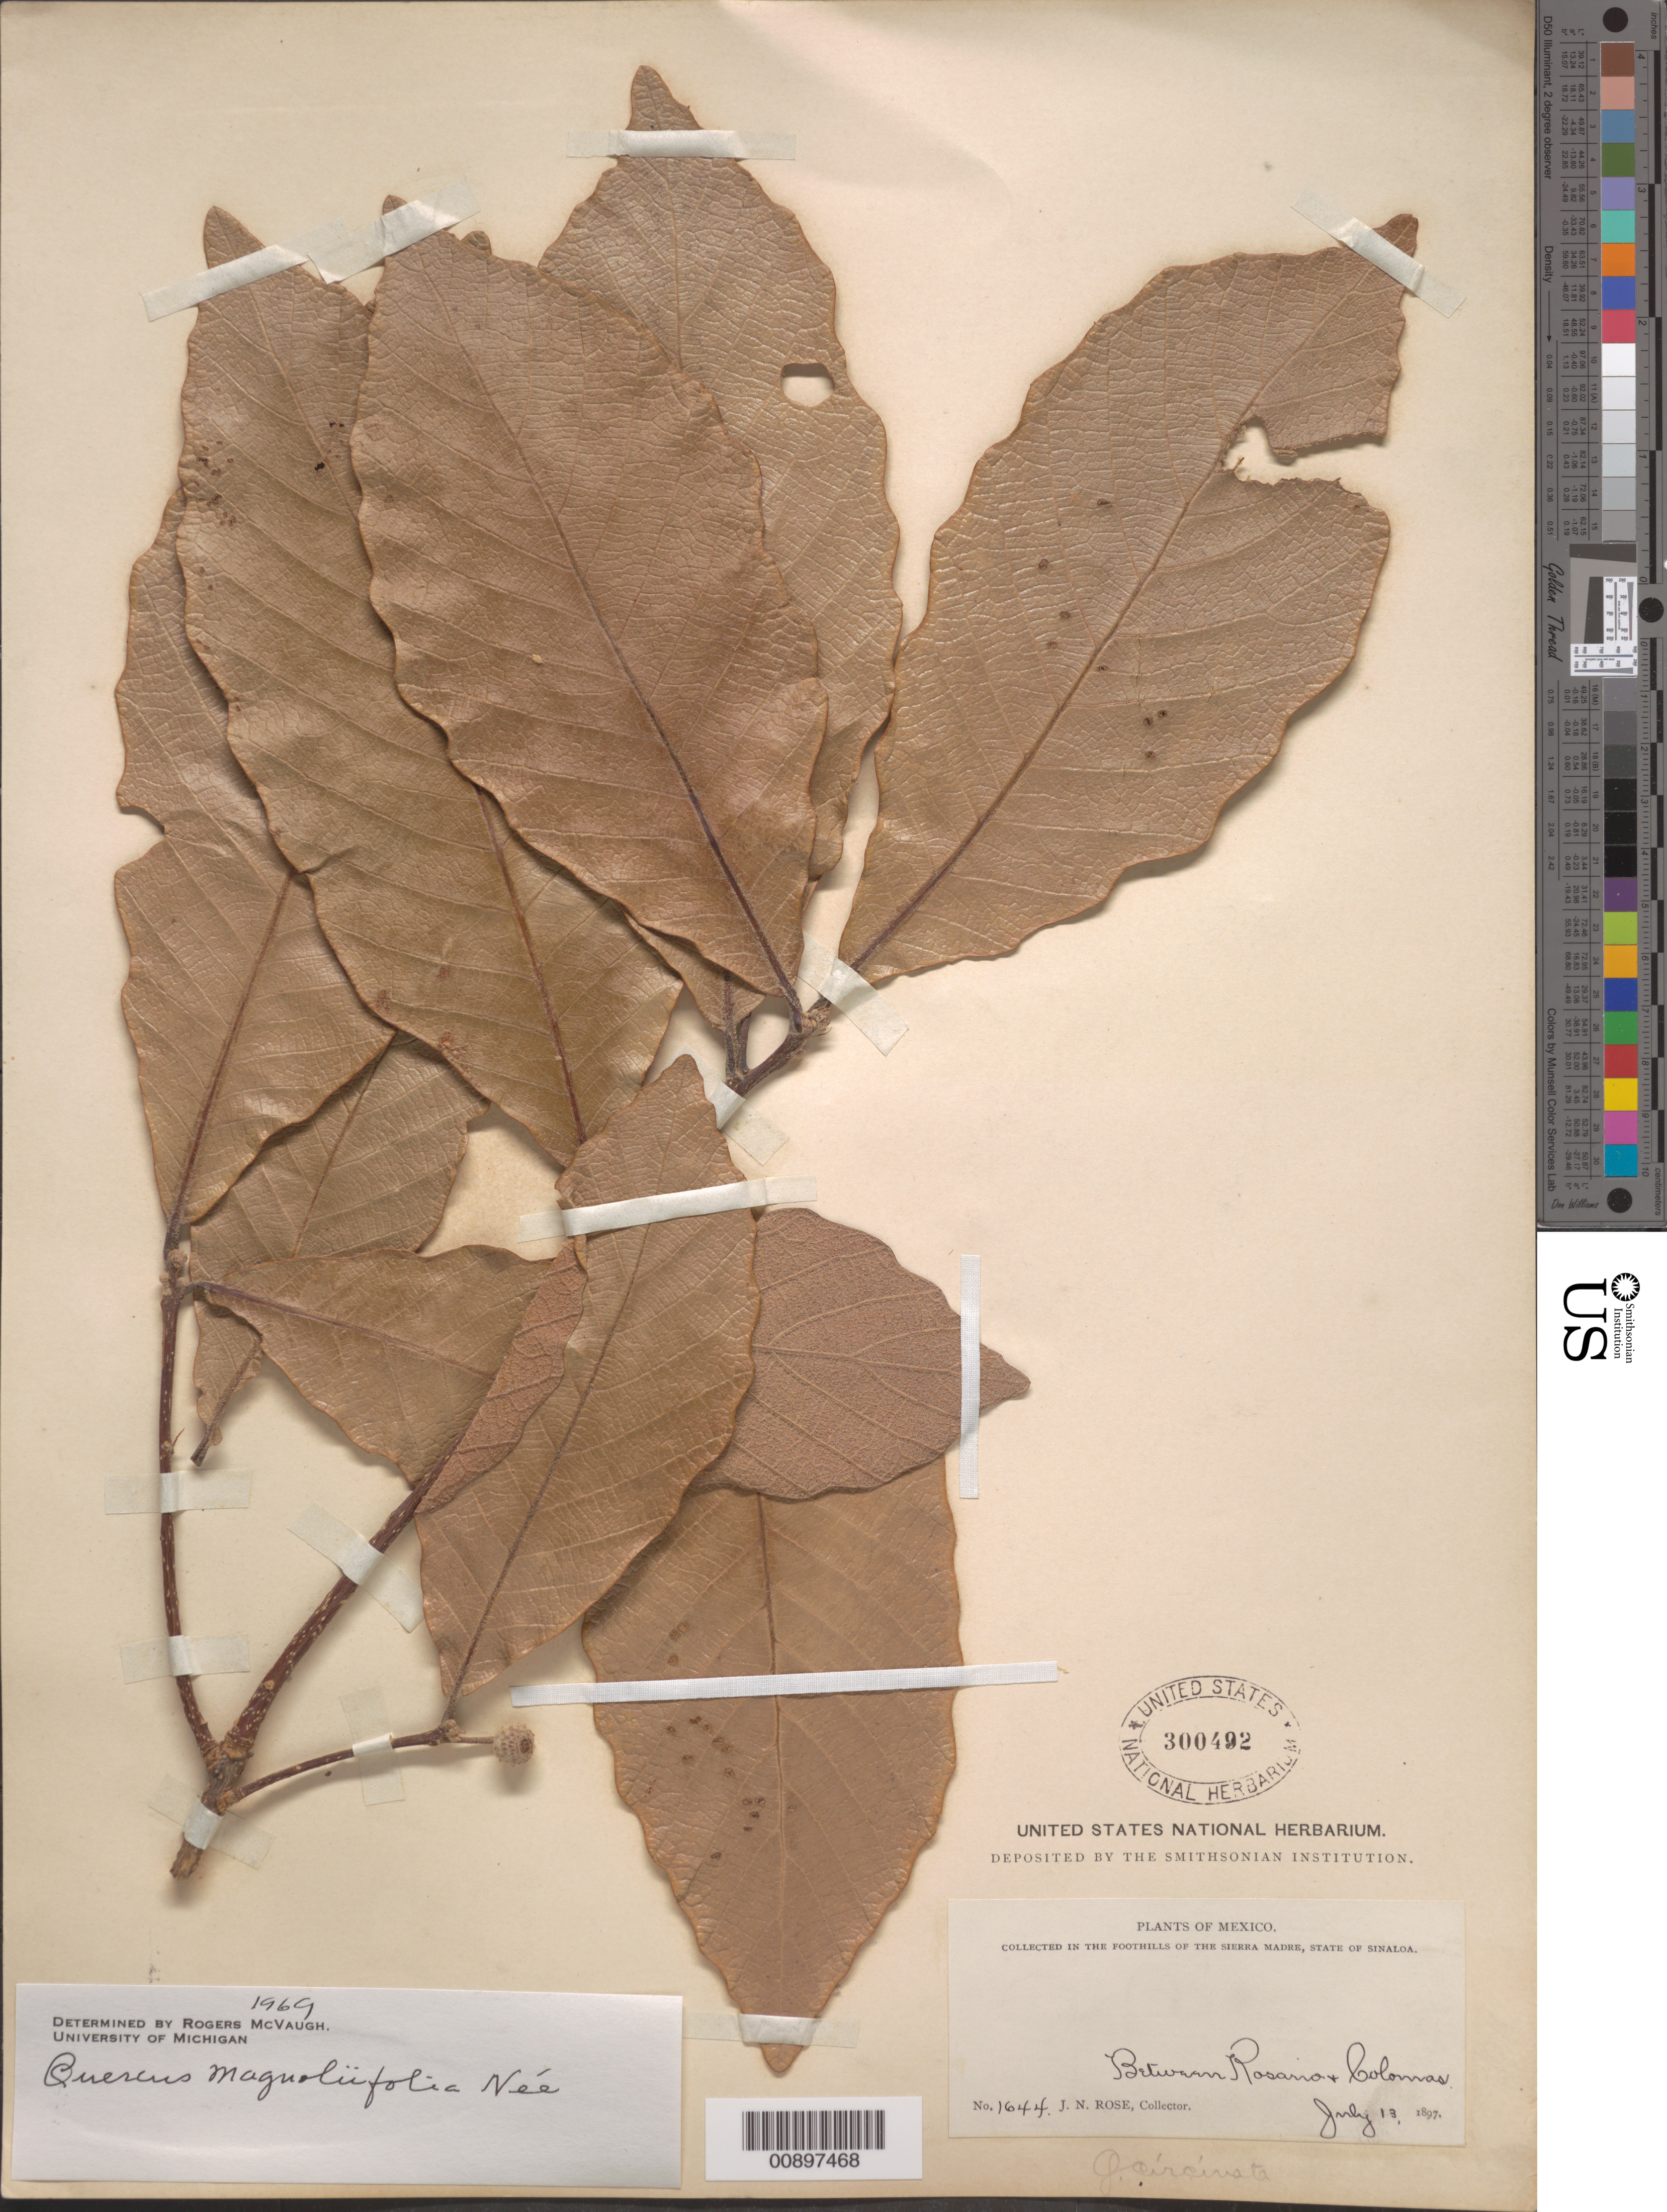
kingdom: Plantae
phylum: Tracheophyta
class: Magnoliopsida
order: Fagales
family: Fagaceae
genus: Quercus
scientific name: Quercus magnoliifolia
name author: Née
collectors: J. N. Rose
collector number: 1644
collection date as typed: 13 Jul 1897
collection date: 1897-07-13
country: Mexico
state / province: Sinaloa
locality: Between Rosario & Colomas. Foothills of the Sierra Madre, State of Sinaloa.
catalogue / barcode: US 300492